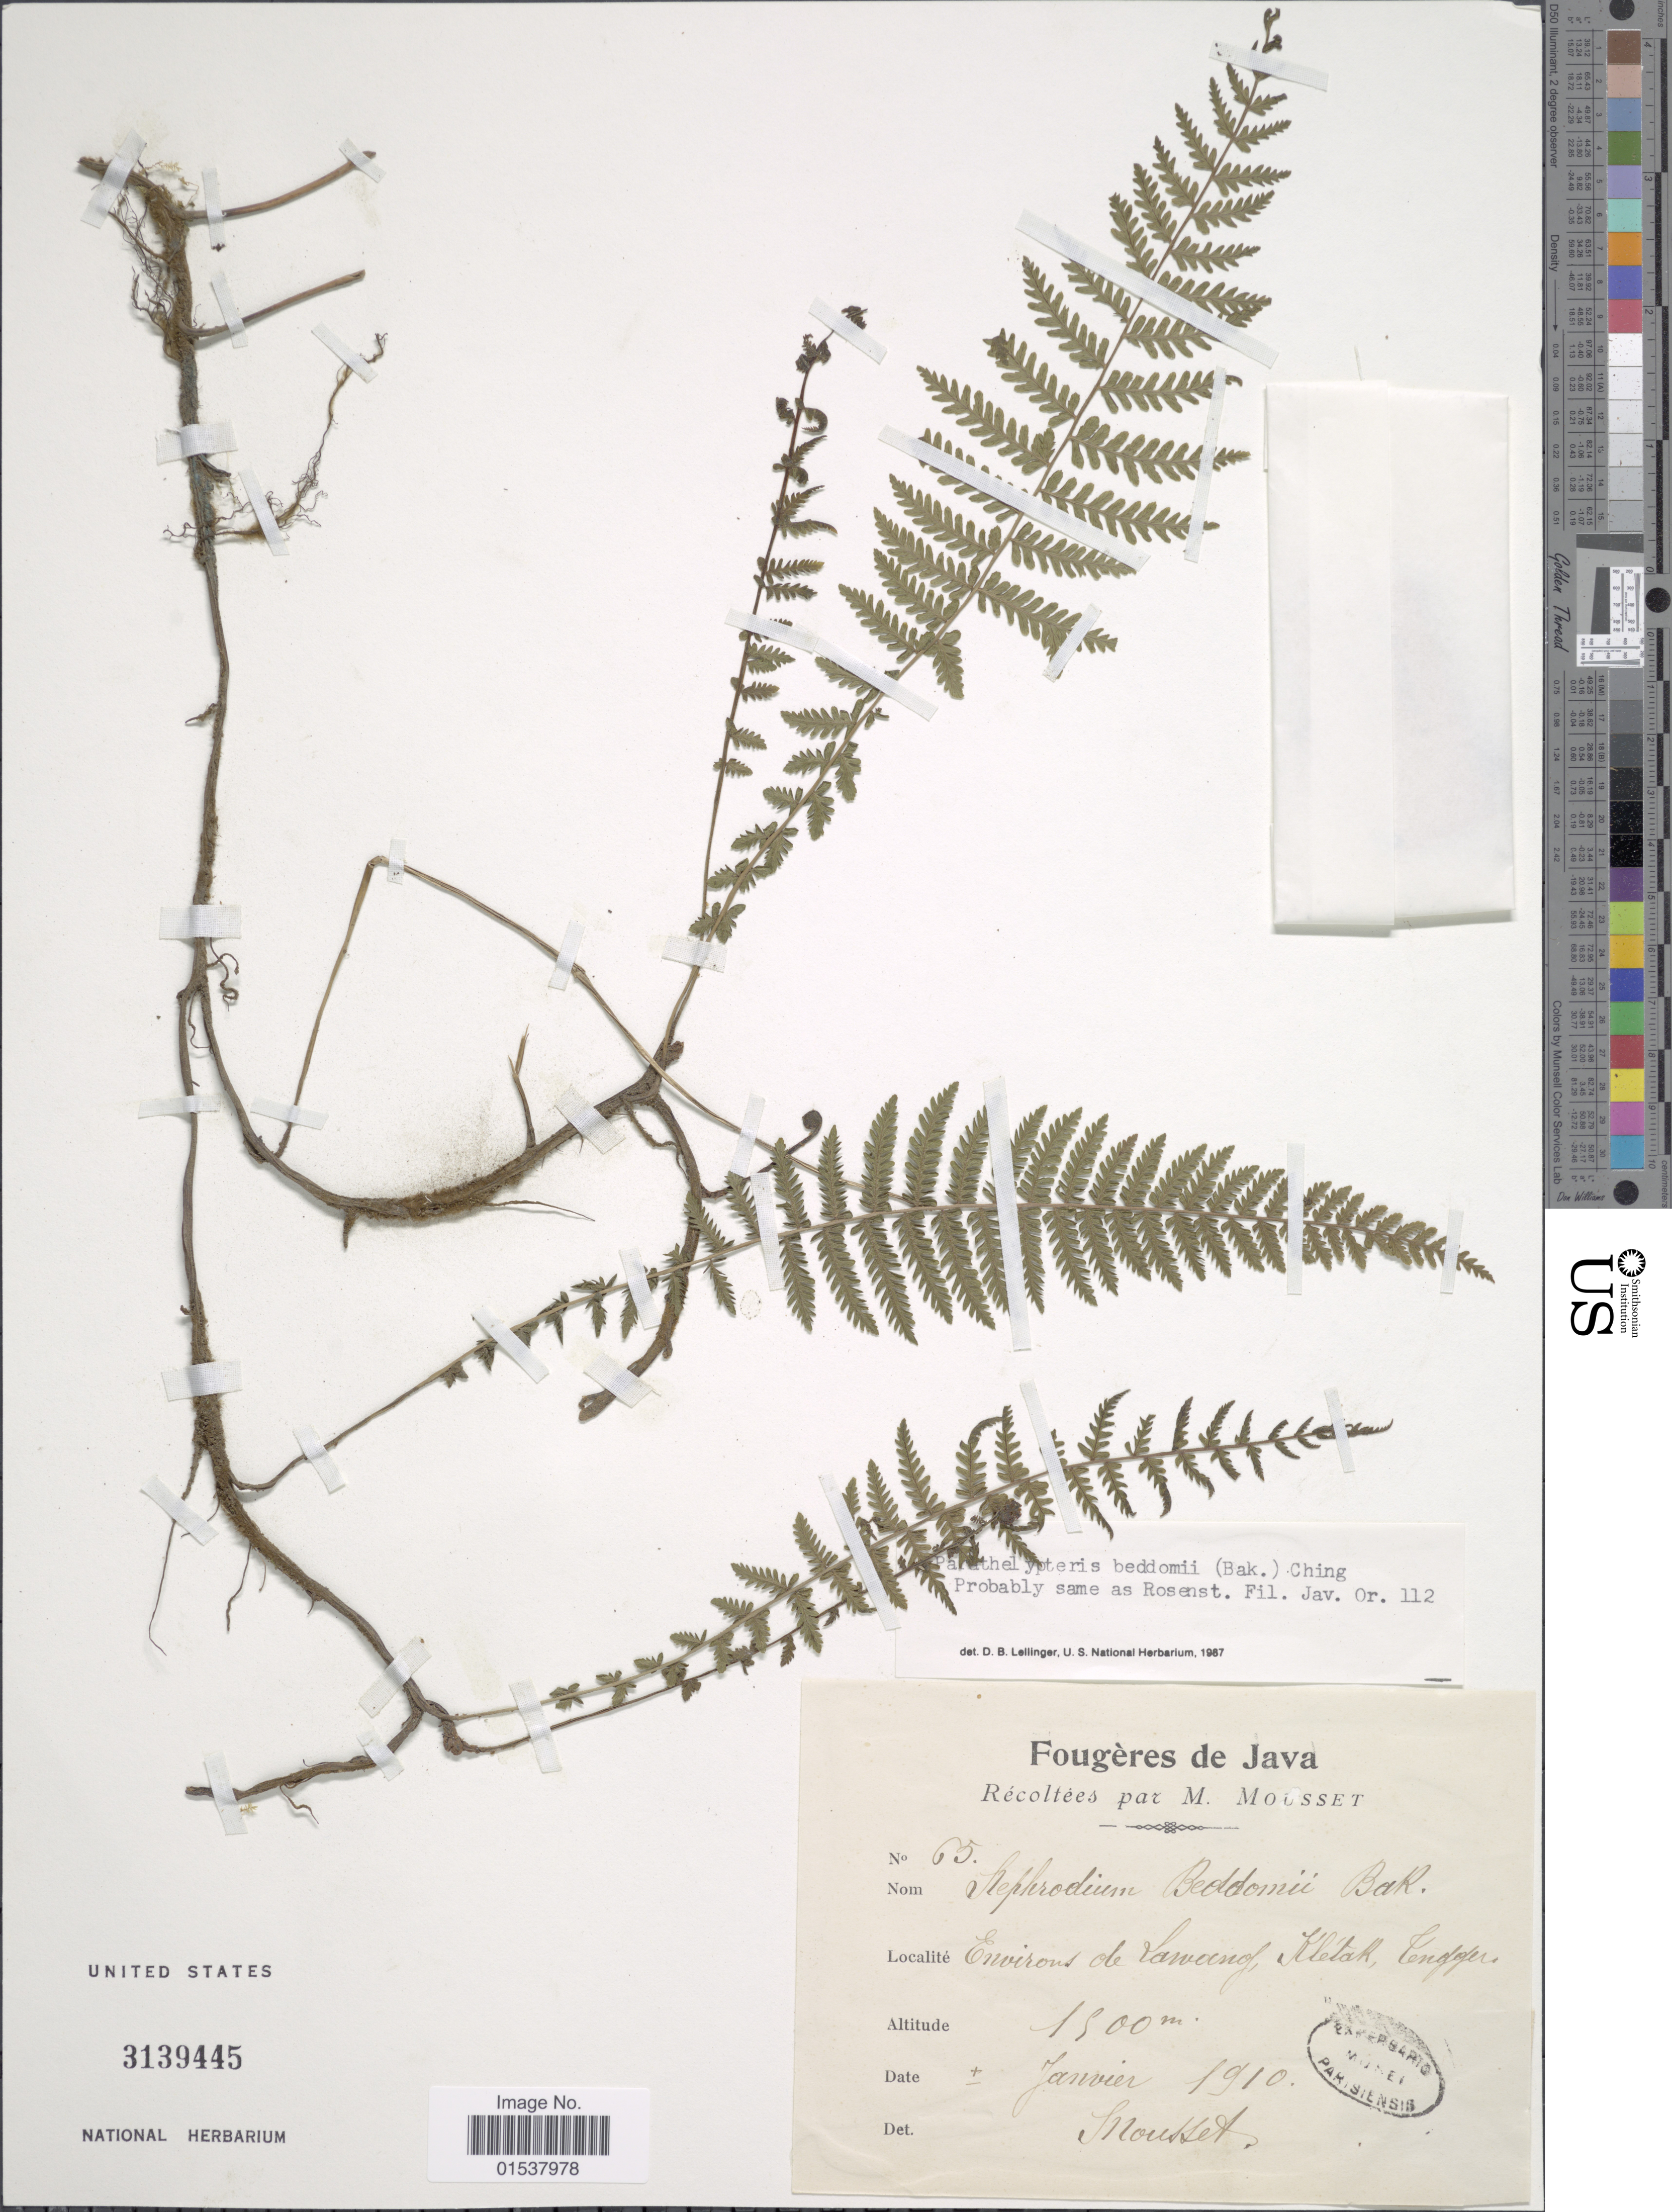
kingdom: Plantae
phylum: Tracheophyta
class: Polypodiopsida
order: Polypodiales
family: Thelypteridaceae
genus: Parathelypteris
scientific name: Parathelypteris beddomei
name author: (Baker) Ching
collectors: M. Mousset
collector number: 65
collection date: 1910-01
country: Indonesia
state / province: Java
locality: Environs de Lawang, Kletak, Pengger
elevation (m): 1500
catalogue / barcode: US 3139445